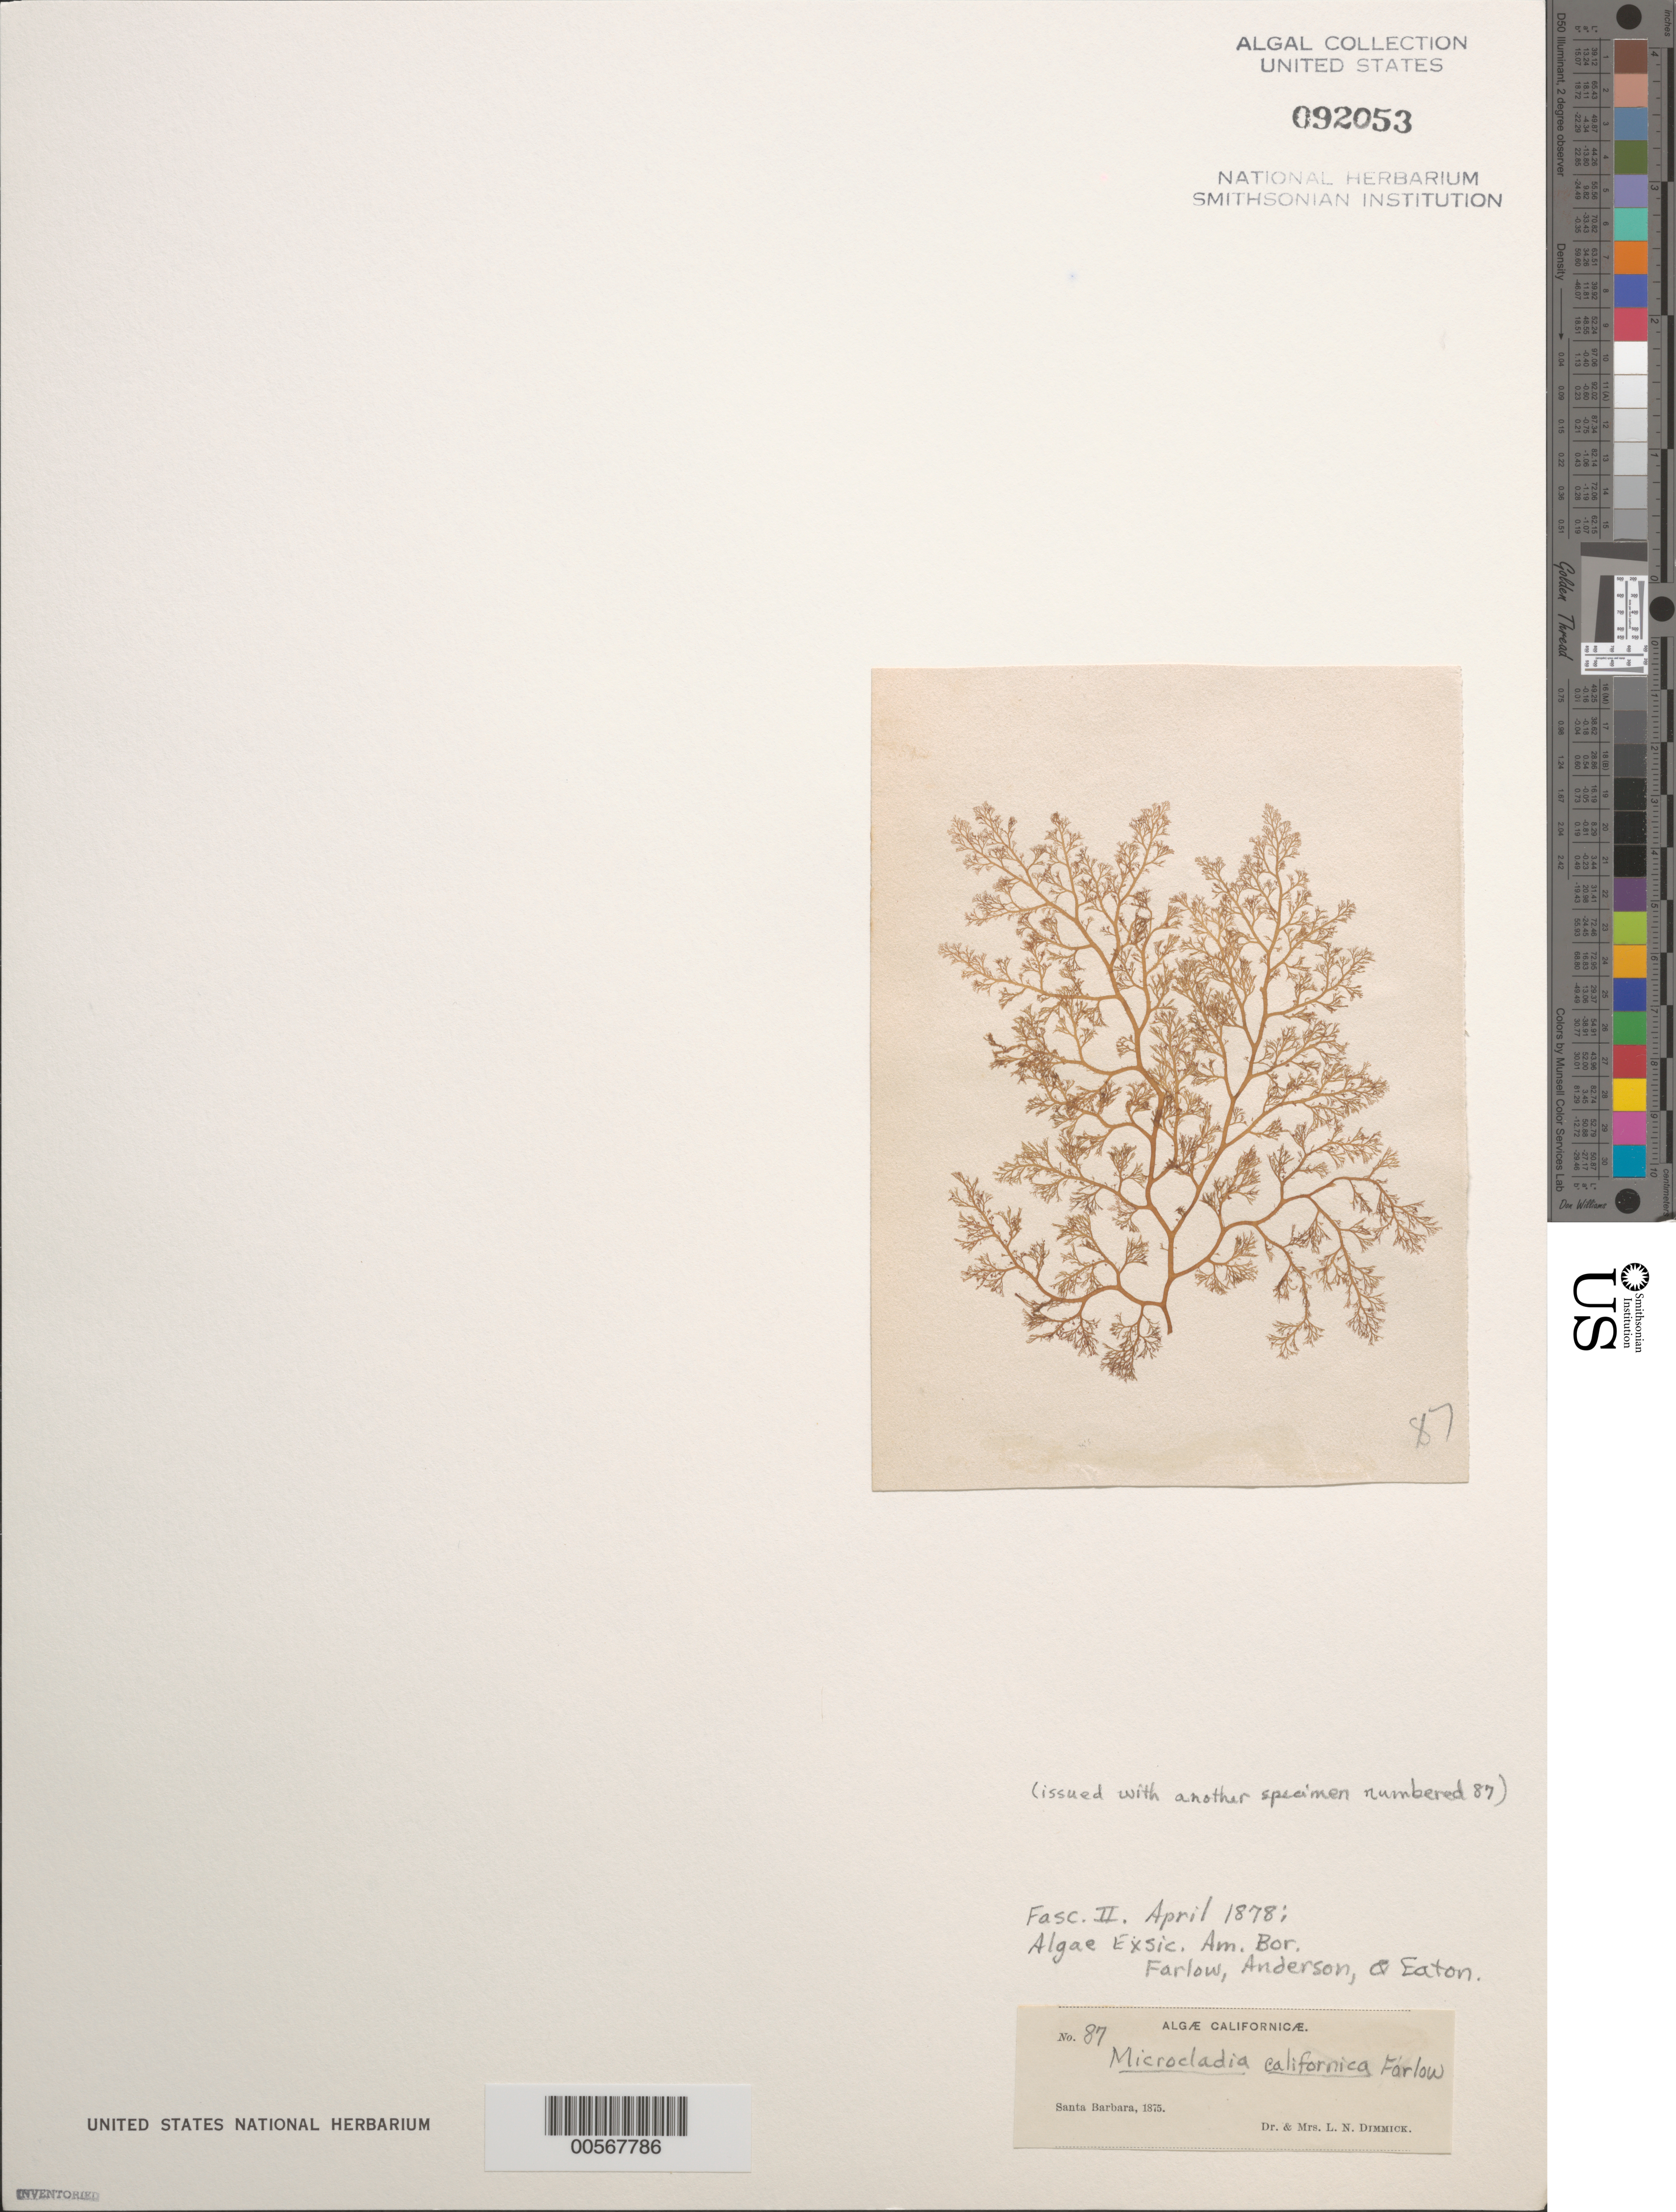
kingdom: Plantae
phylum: Rhodophyta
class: Florideophyceae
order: Ceramiales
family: Ceramiaceae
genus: Campylaephora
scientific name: Campylaephora californica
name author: (Farl.) T.O. Cho in T.O. Cho et al.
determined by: Algae name updating Project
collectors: L. Dimmick & L. Dimmick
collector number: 87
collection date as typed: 1875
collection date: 1875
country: United States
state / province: California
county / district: Santa Barbara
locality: Santa Barbara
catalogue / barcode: US 92053